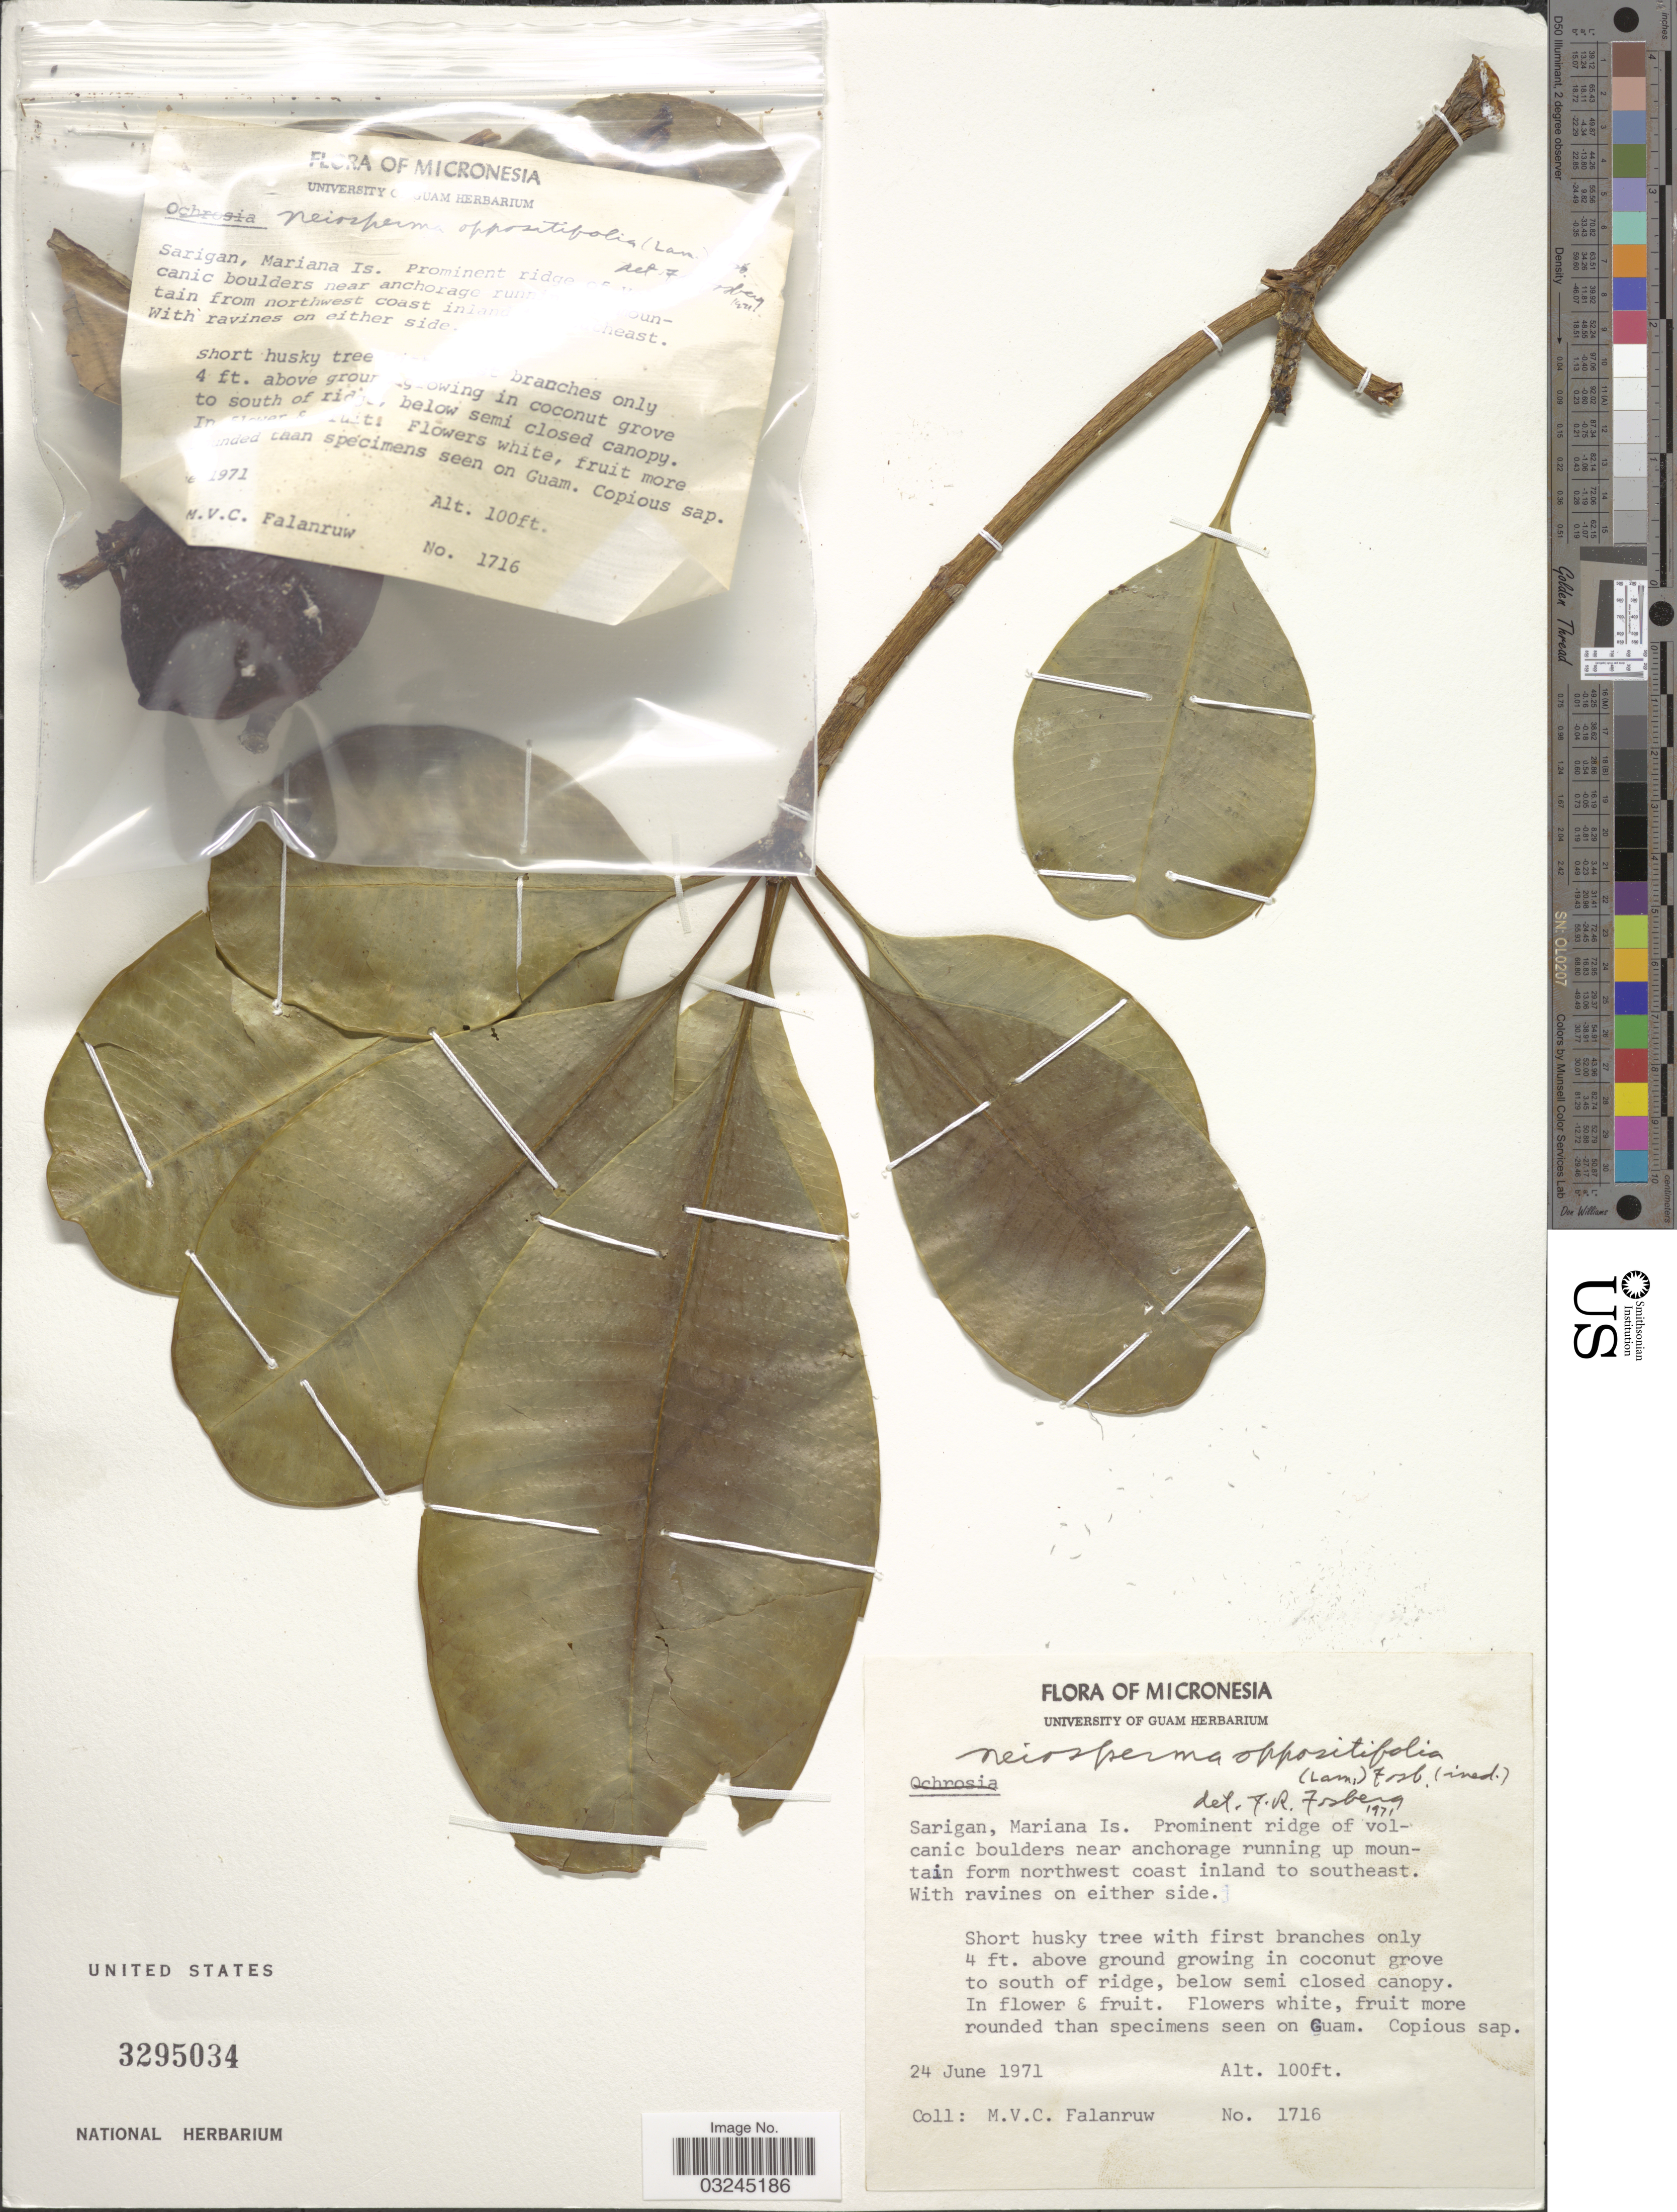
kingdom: Plantae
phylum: Tracheophyta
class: Magnoliopsida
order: Gentianales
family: Apocynaceae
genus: Ochrosia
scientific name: Ochrosia oppositifolia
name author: (Lam.) K. Schum.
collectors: M. V. Falanruw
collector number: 1716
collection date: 1971-06-24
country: Northern Mariana Islands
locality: Micronesia. Sarigan, Mariana Is. Prominent ridge of volcanic boulders near anchorage running up mountain from northwest coast inland to southeast.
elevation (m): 30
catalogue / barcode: US 3295034